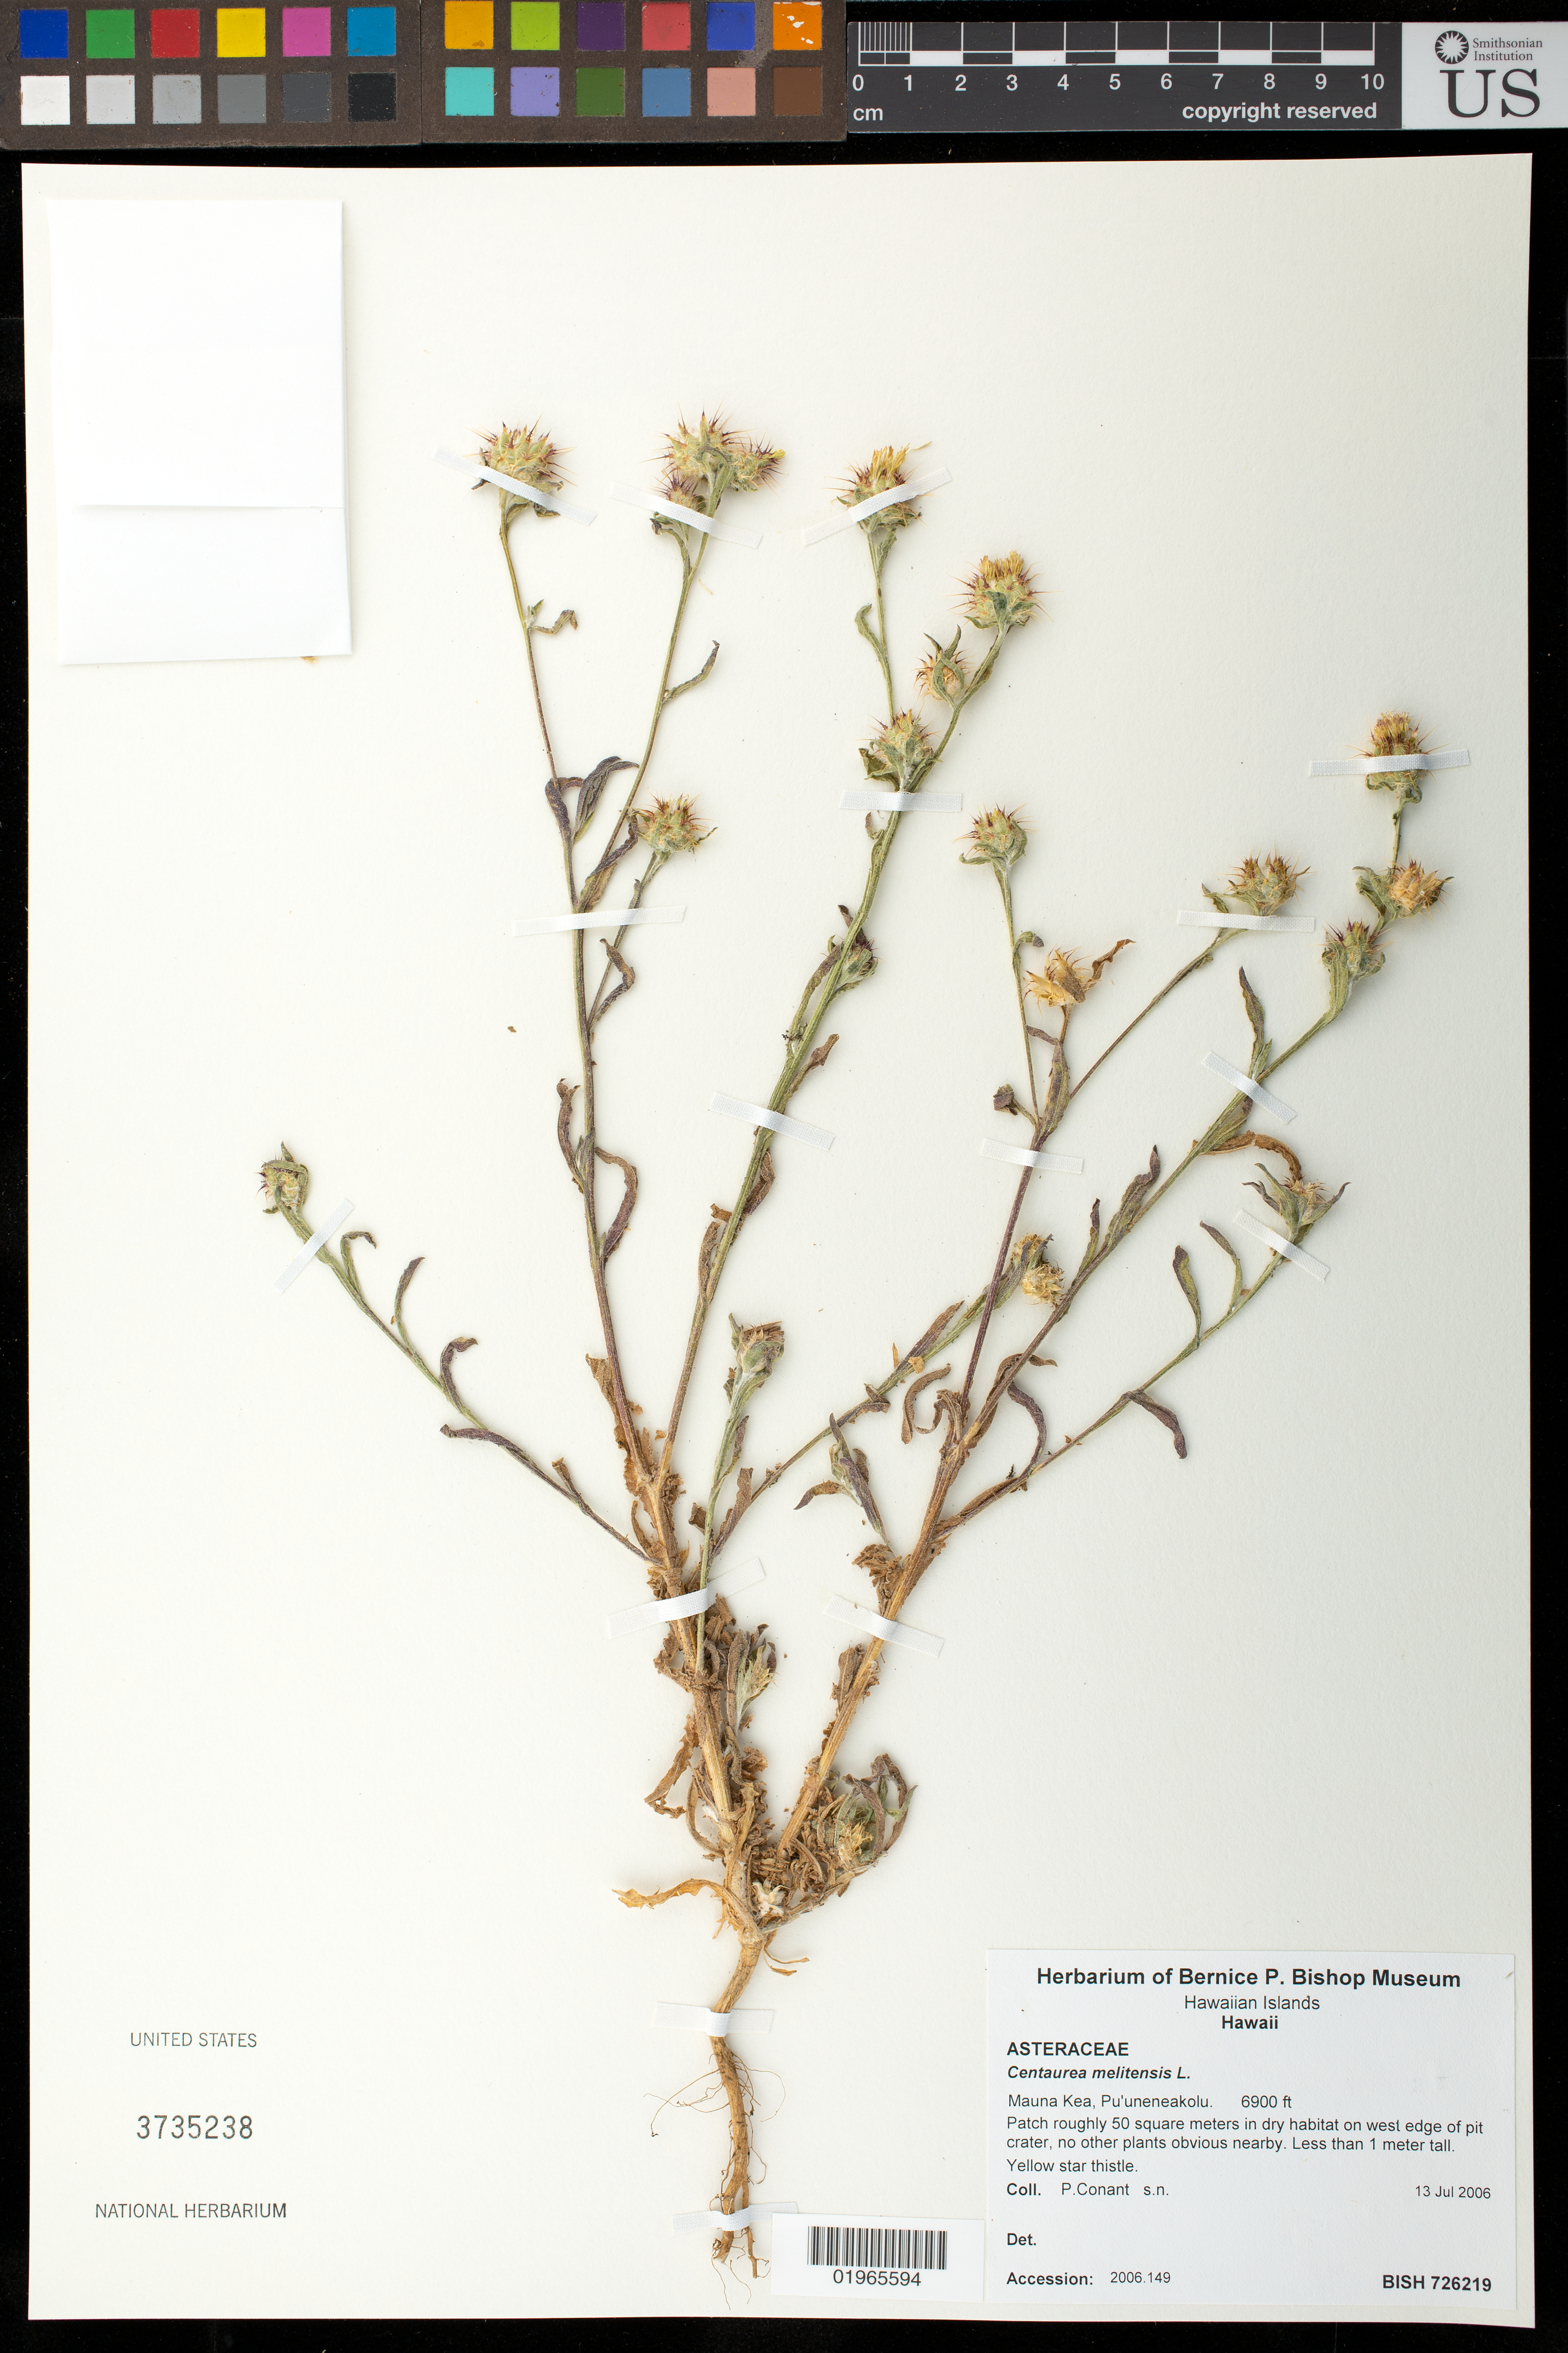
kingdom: Plantae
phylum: Tracheophyta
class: Magnoliopsida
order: Asterales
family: Asteraceae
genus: Centaurea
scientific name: Centaurea melitensis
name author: L.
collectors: P. Conant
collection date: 2006-07-13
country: United States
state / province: Hawaii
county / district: Hawaii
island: Hawaii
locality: Mauna Kea, Pu'uneneakolu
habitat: Dry habitat, west edge of pit crater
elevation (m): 2103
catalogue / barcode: US 3735238